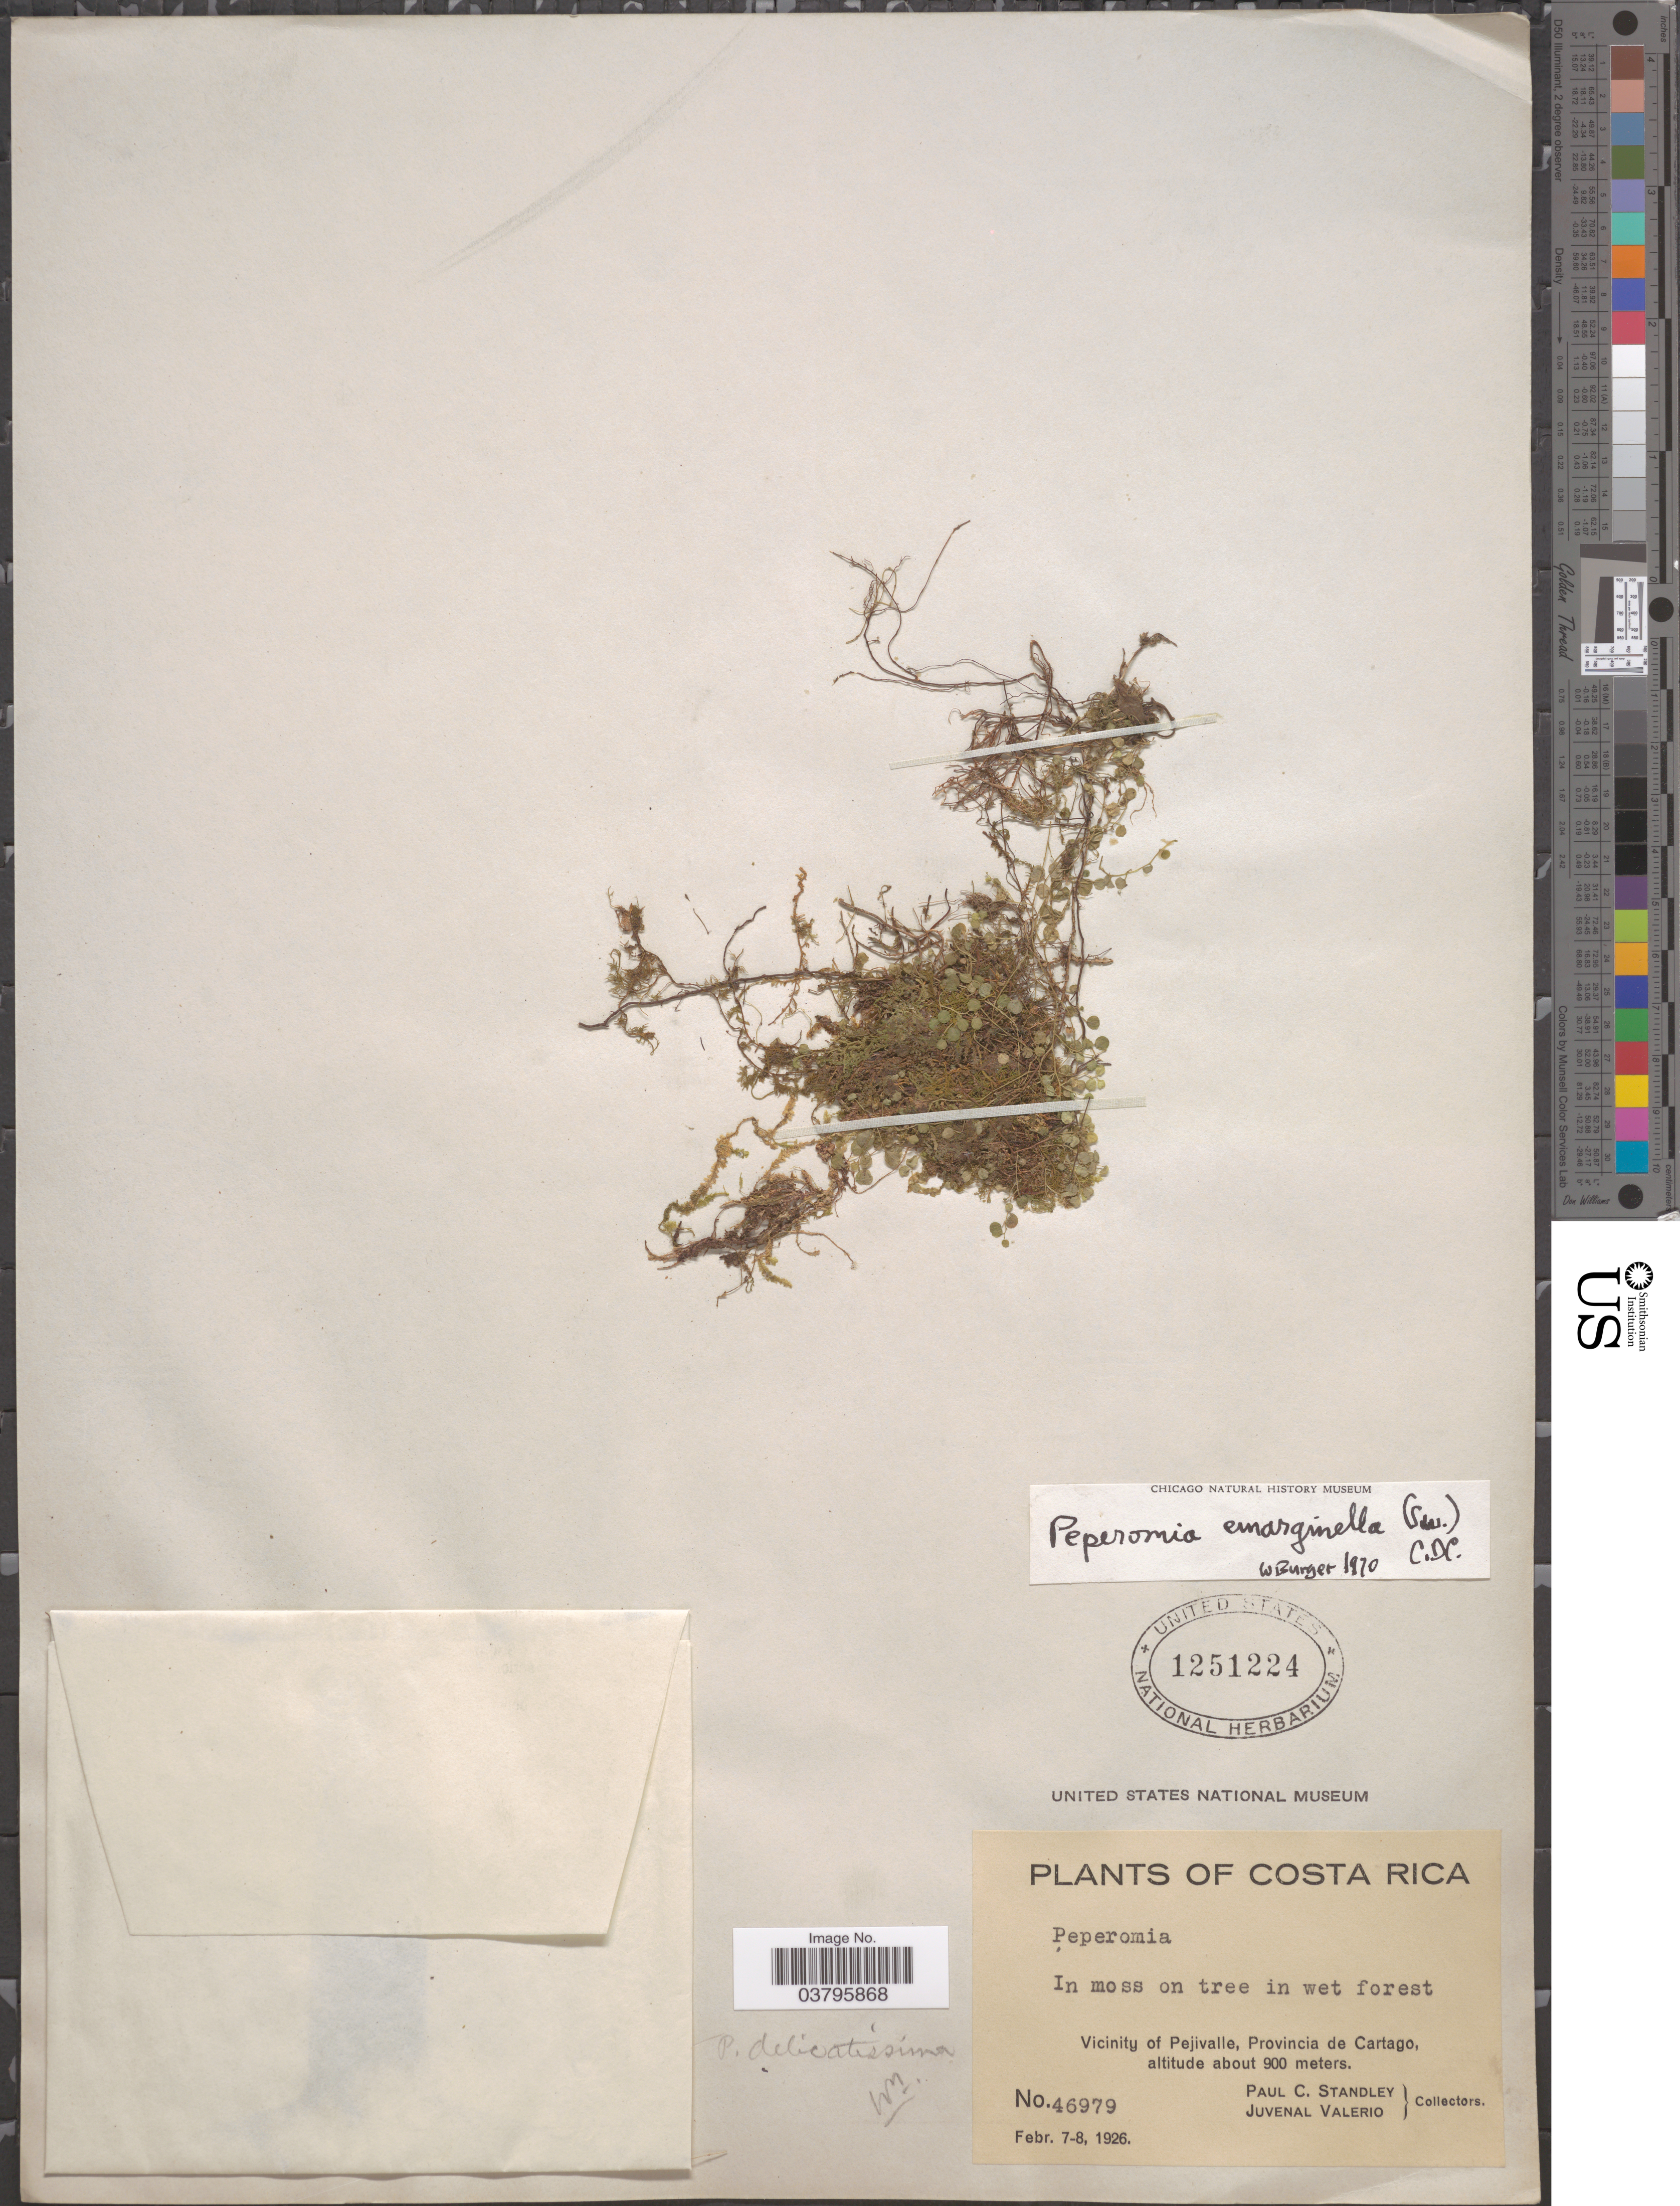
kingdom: Plantae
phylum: Tracheophyta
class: Magnoliopsida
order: Piperales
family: Piperaceae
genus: Peperomia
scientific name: Peperomia emarginella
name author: (Sw. ex Wikstr.) C. DC.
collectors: P. C. Standley & J. Valerio R.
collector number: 46979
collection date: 1926-02-07/1926-02-08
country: Costa Rica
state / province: Cartago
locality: Vicinity of Pejivalle.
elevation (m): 900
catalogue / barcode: US 1251224